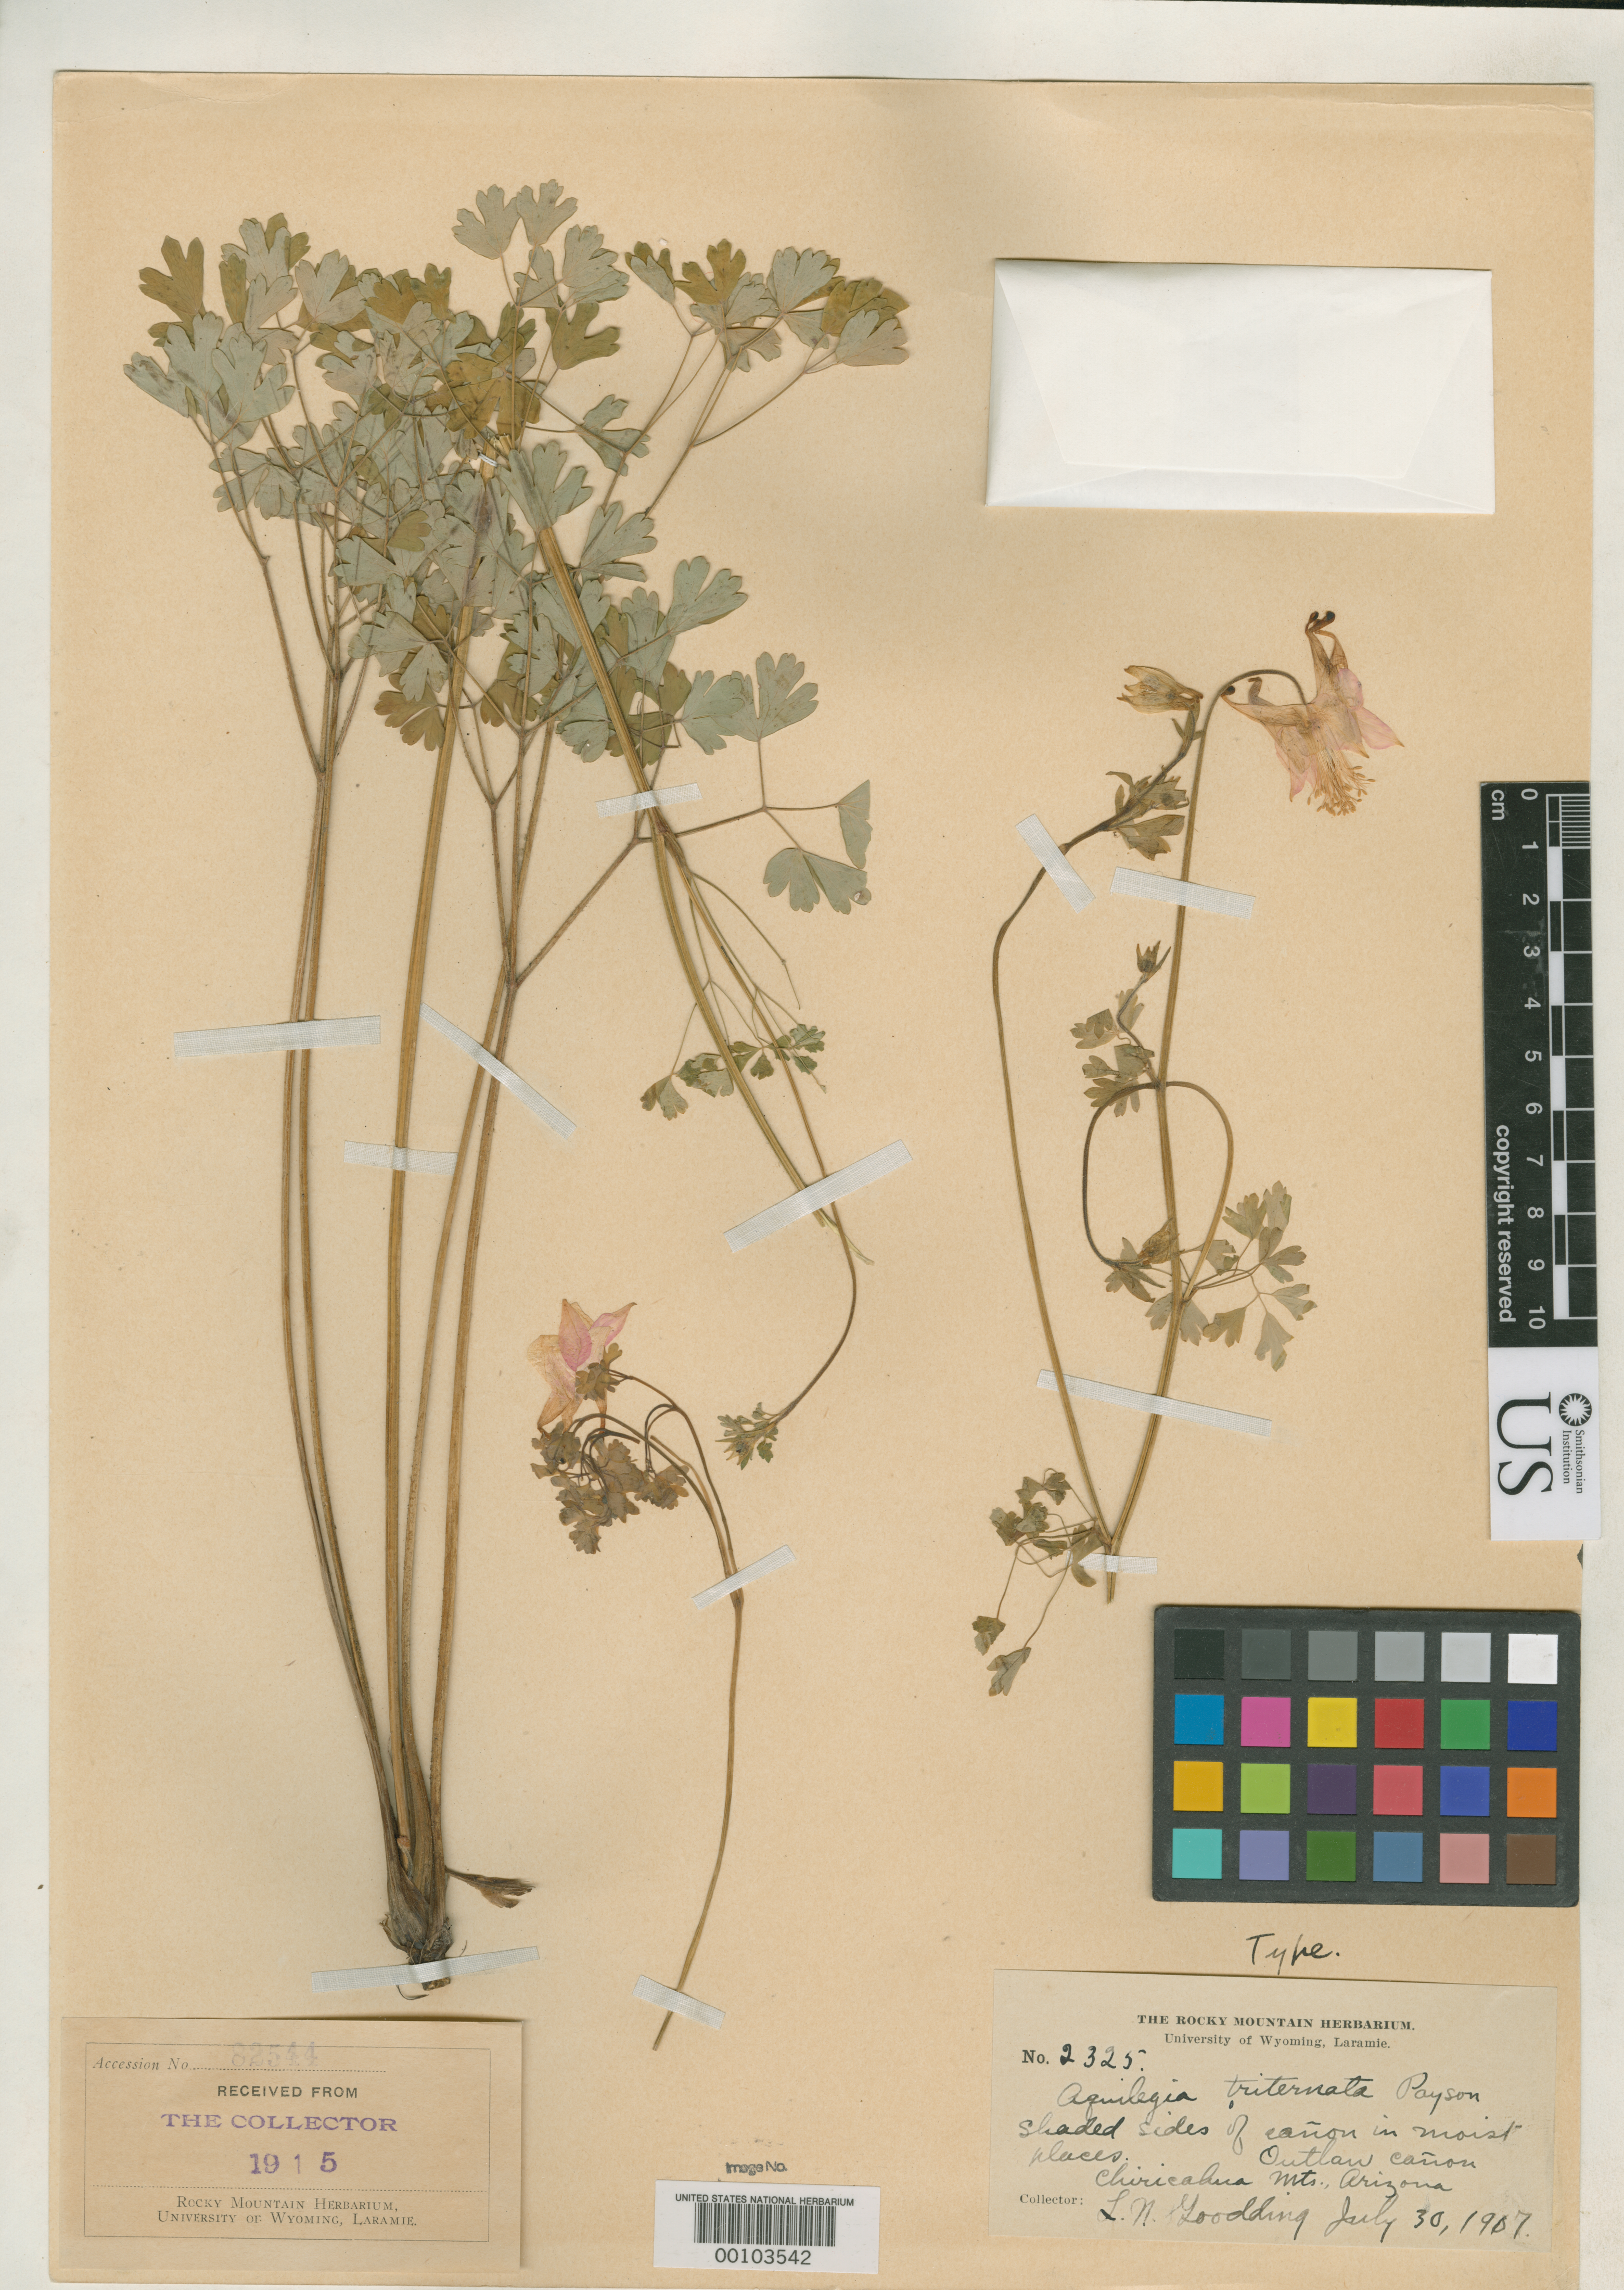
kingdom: Plantae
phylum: Tracheophyta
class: Magnoliopsida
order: Ranunculales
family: Ranunculaceae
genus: Aquilegia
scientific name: Aquilegia triternata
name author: Payson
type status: Holotype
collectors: L. N. Goodding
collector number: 2325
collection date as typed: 30 Jul 1907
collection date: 1907-07-30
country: United States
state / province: Arizona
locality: Chiricahua Mountains, Outlaw Canyon.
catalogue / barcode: US 718899